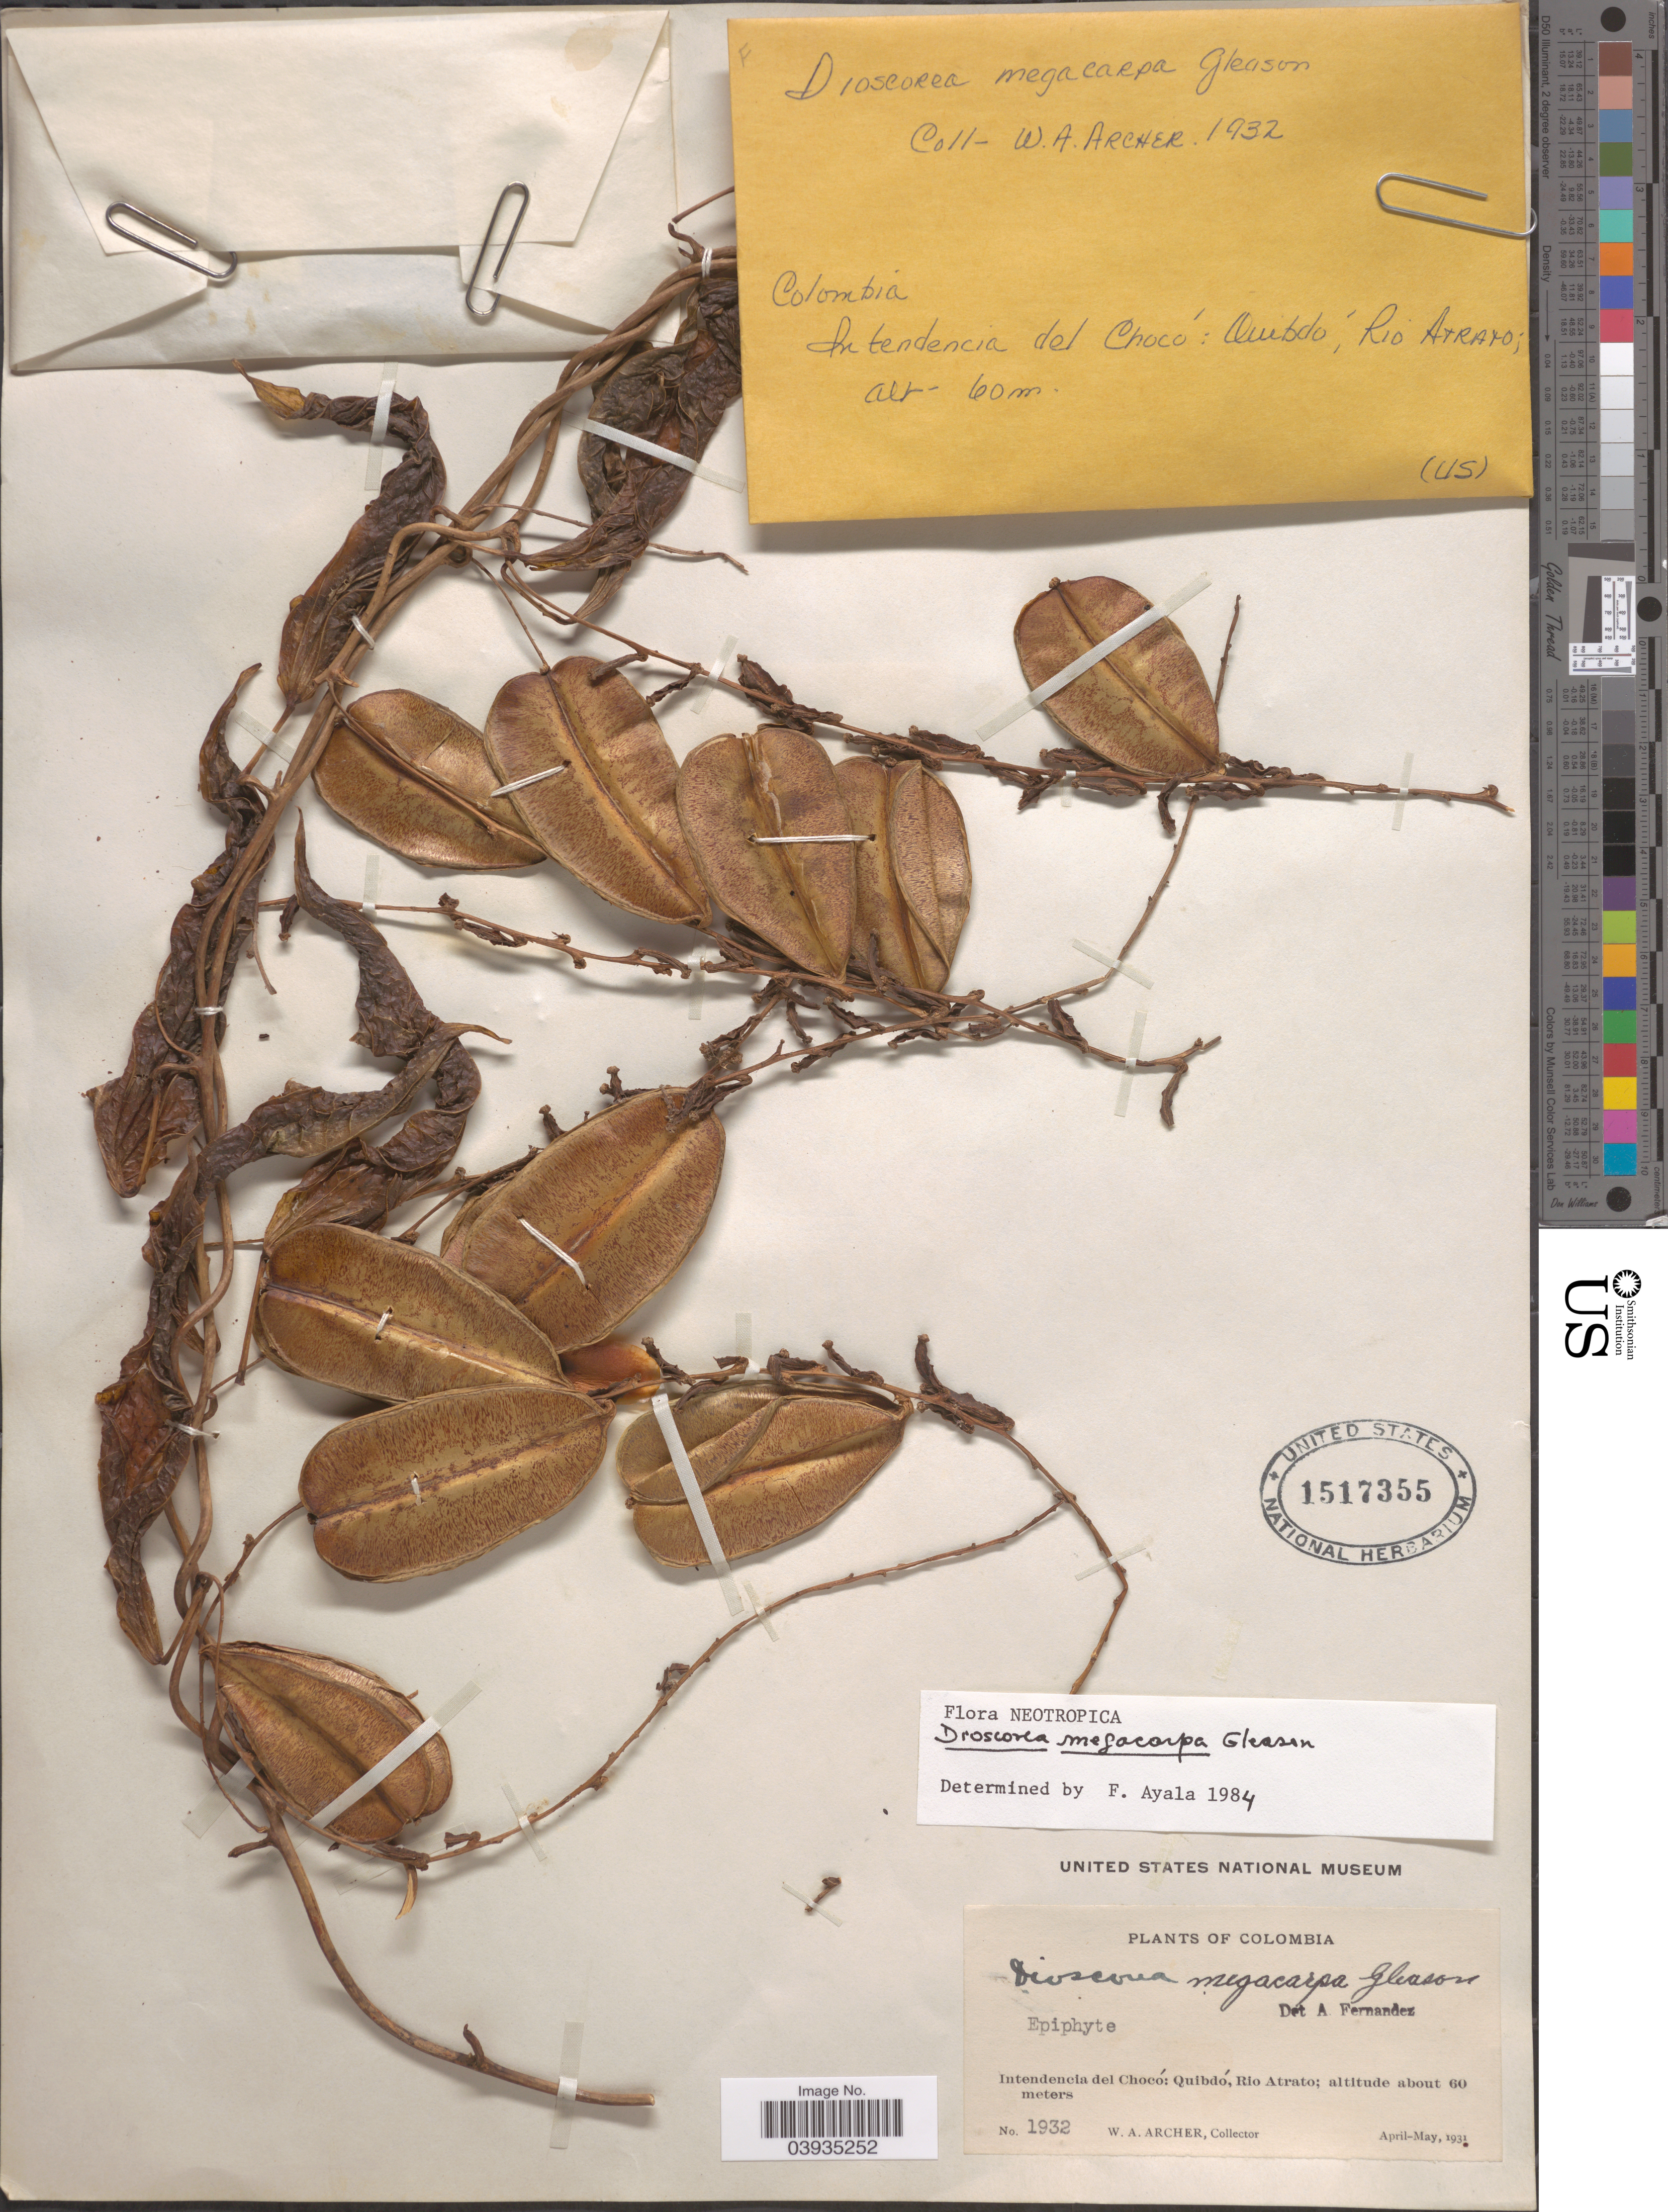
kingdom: Plantae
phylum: Tracheophyta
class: Liliopsida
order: Dioscoreales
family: Dioscoreaceae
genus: Dioscorea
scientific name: Dioscorea megacarpa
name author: Gleason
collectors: W. Archer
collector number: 1932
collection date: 1931-04/1931-05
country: Colombia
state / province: Chocó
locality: Intendencia del Chocó: Quibdó, Rio Atrato.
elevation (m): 60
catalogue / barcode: US 1517355